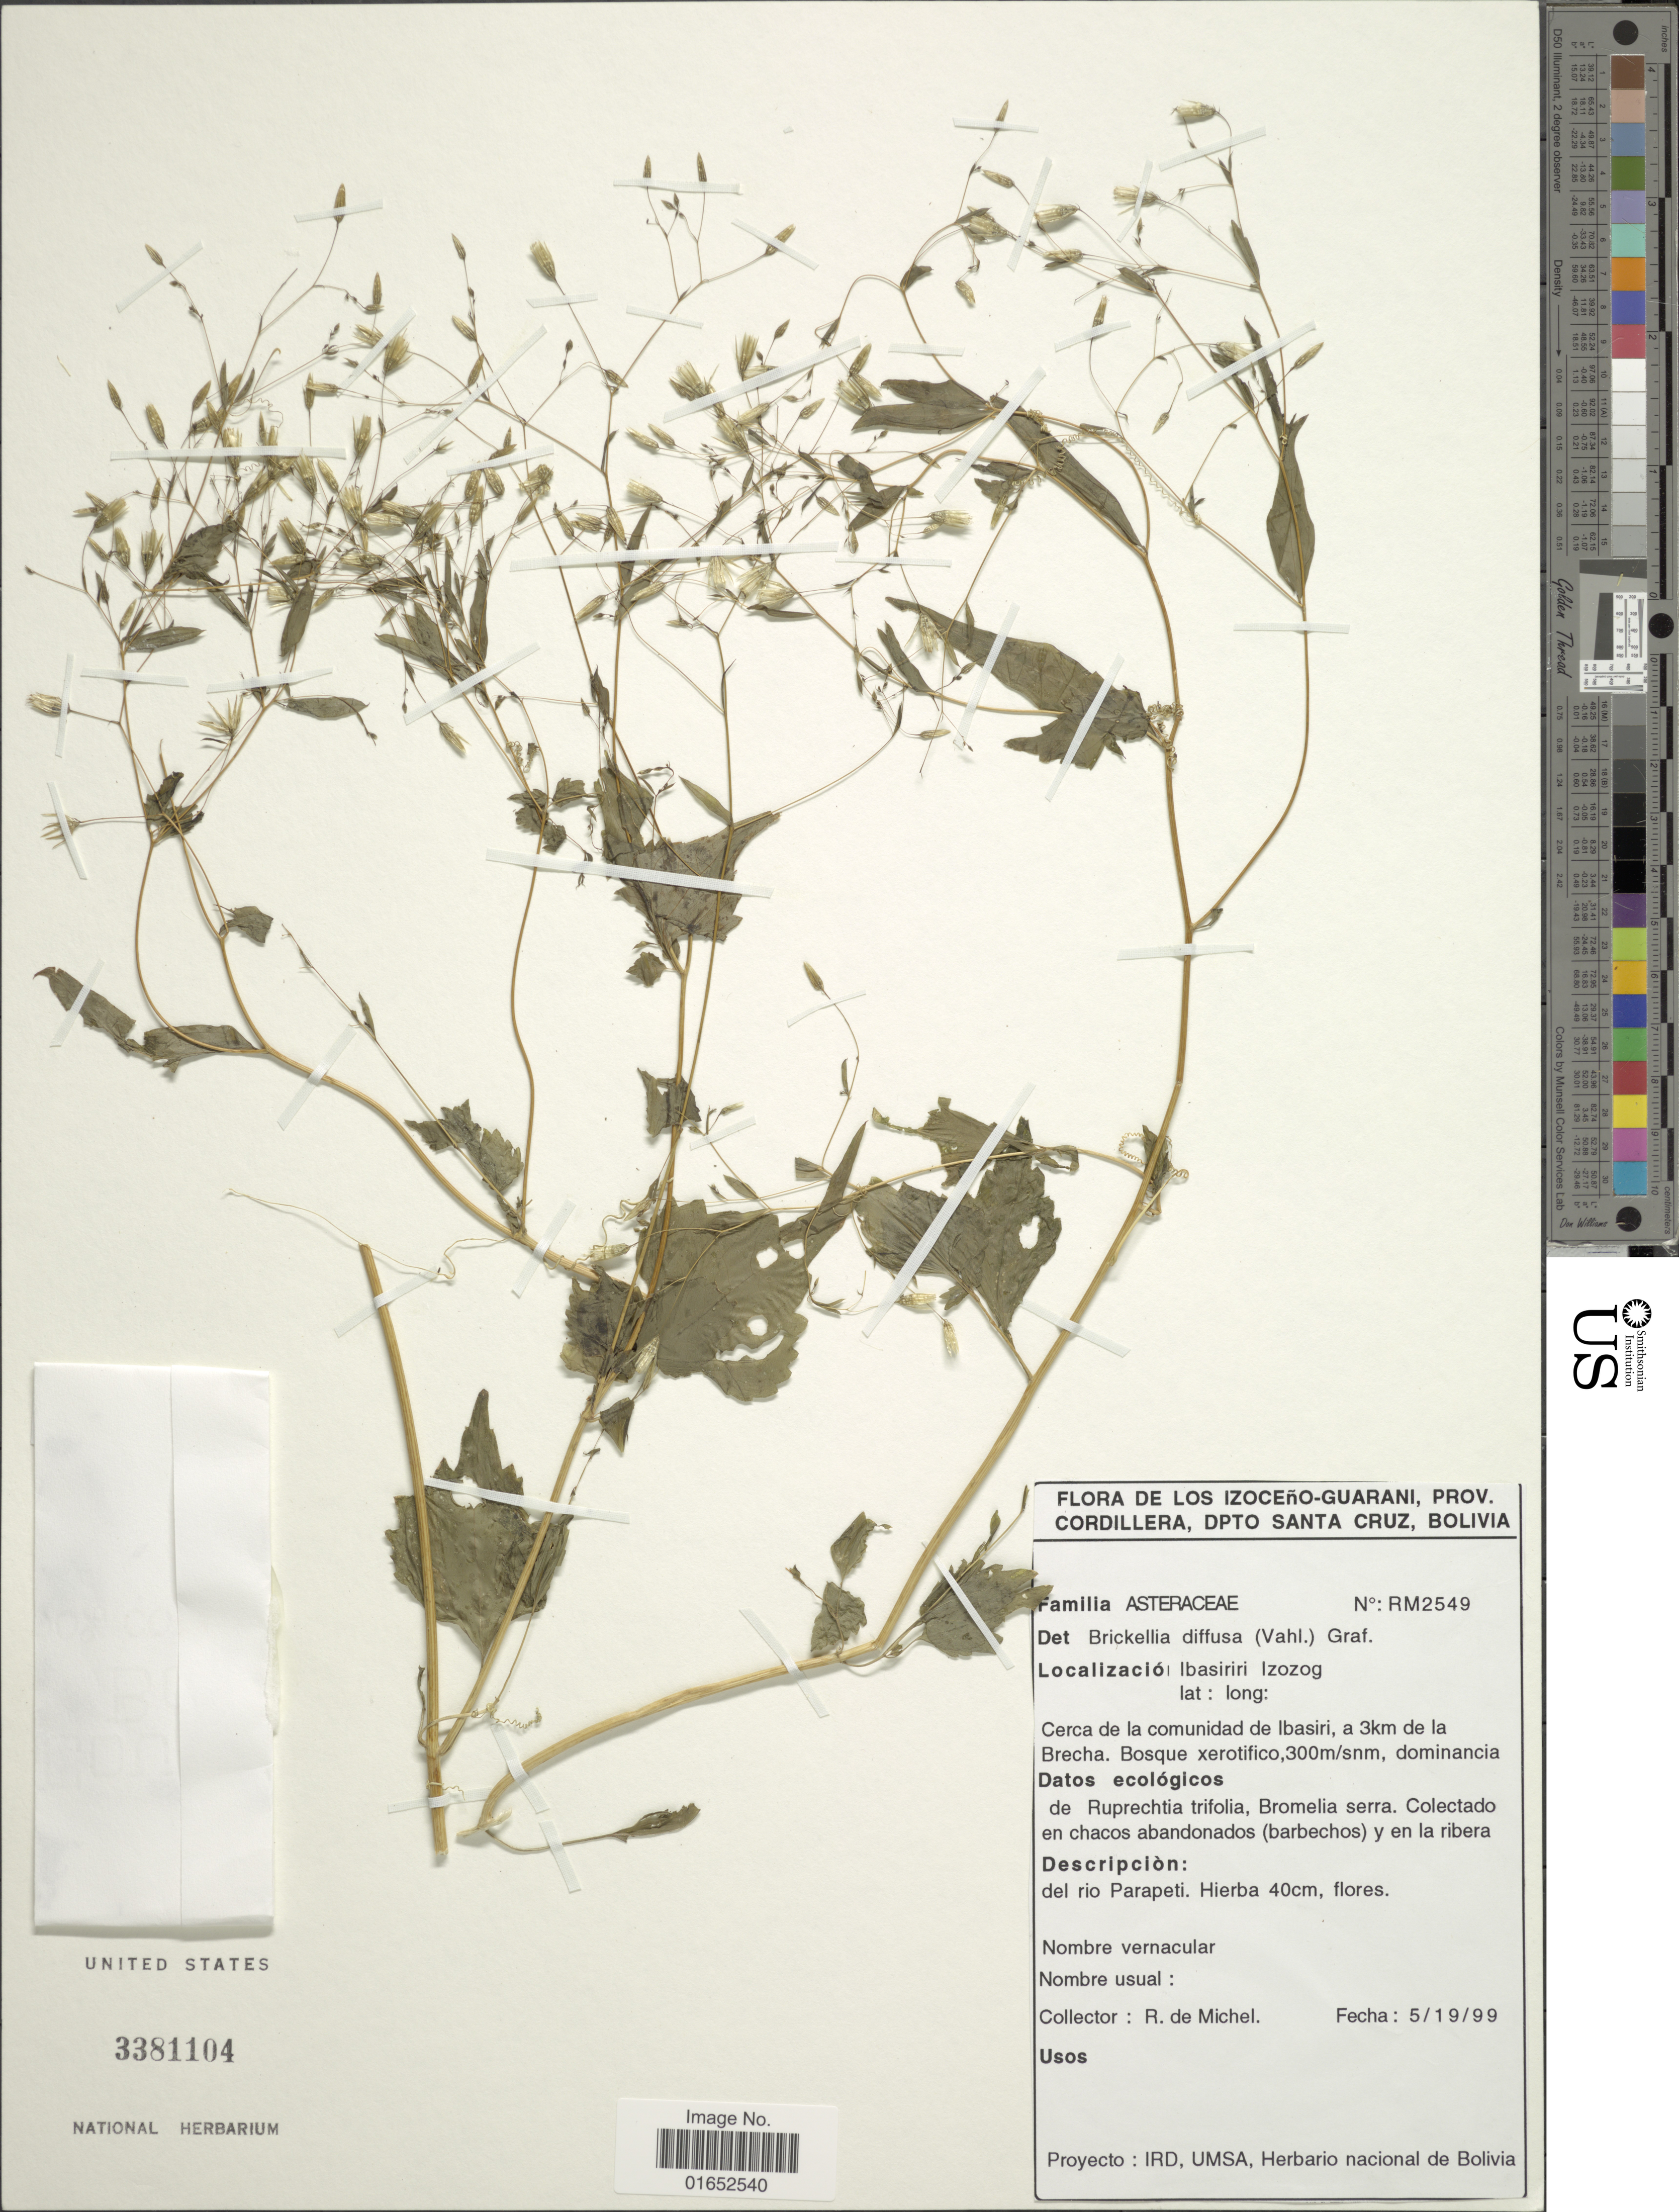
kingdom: Plantae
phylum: Tracheophyta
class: Magnoliopsida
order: Asterales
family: Asteraceae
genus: Brickellia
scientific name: Brickellia diffusa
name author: (Vahl) A. Gray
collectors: R. d. Michel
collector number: RM2549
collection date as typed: Transcribed d/m/y: 19/5/99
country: Bolivia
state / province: Santa Cruz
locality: Dpto Santa Cruz, Ibasirri Izozog. Cerca de la comunidad de Ibasiri, a 3km de la Brecha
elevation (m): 300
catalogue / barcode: US 3381104